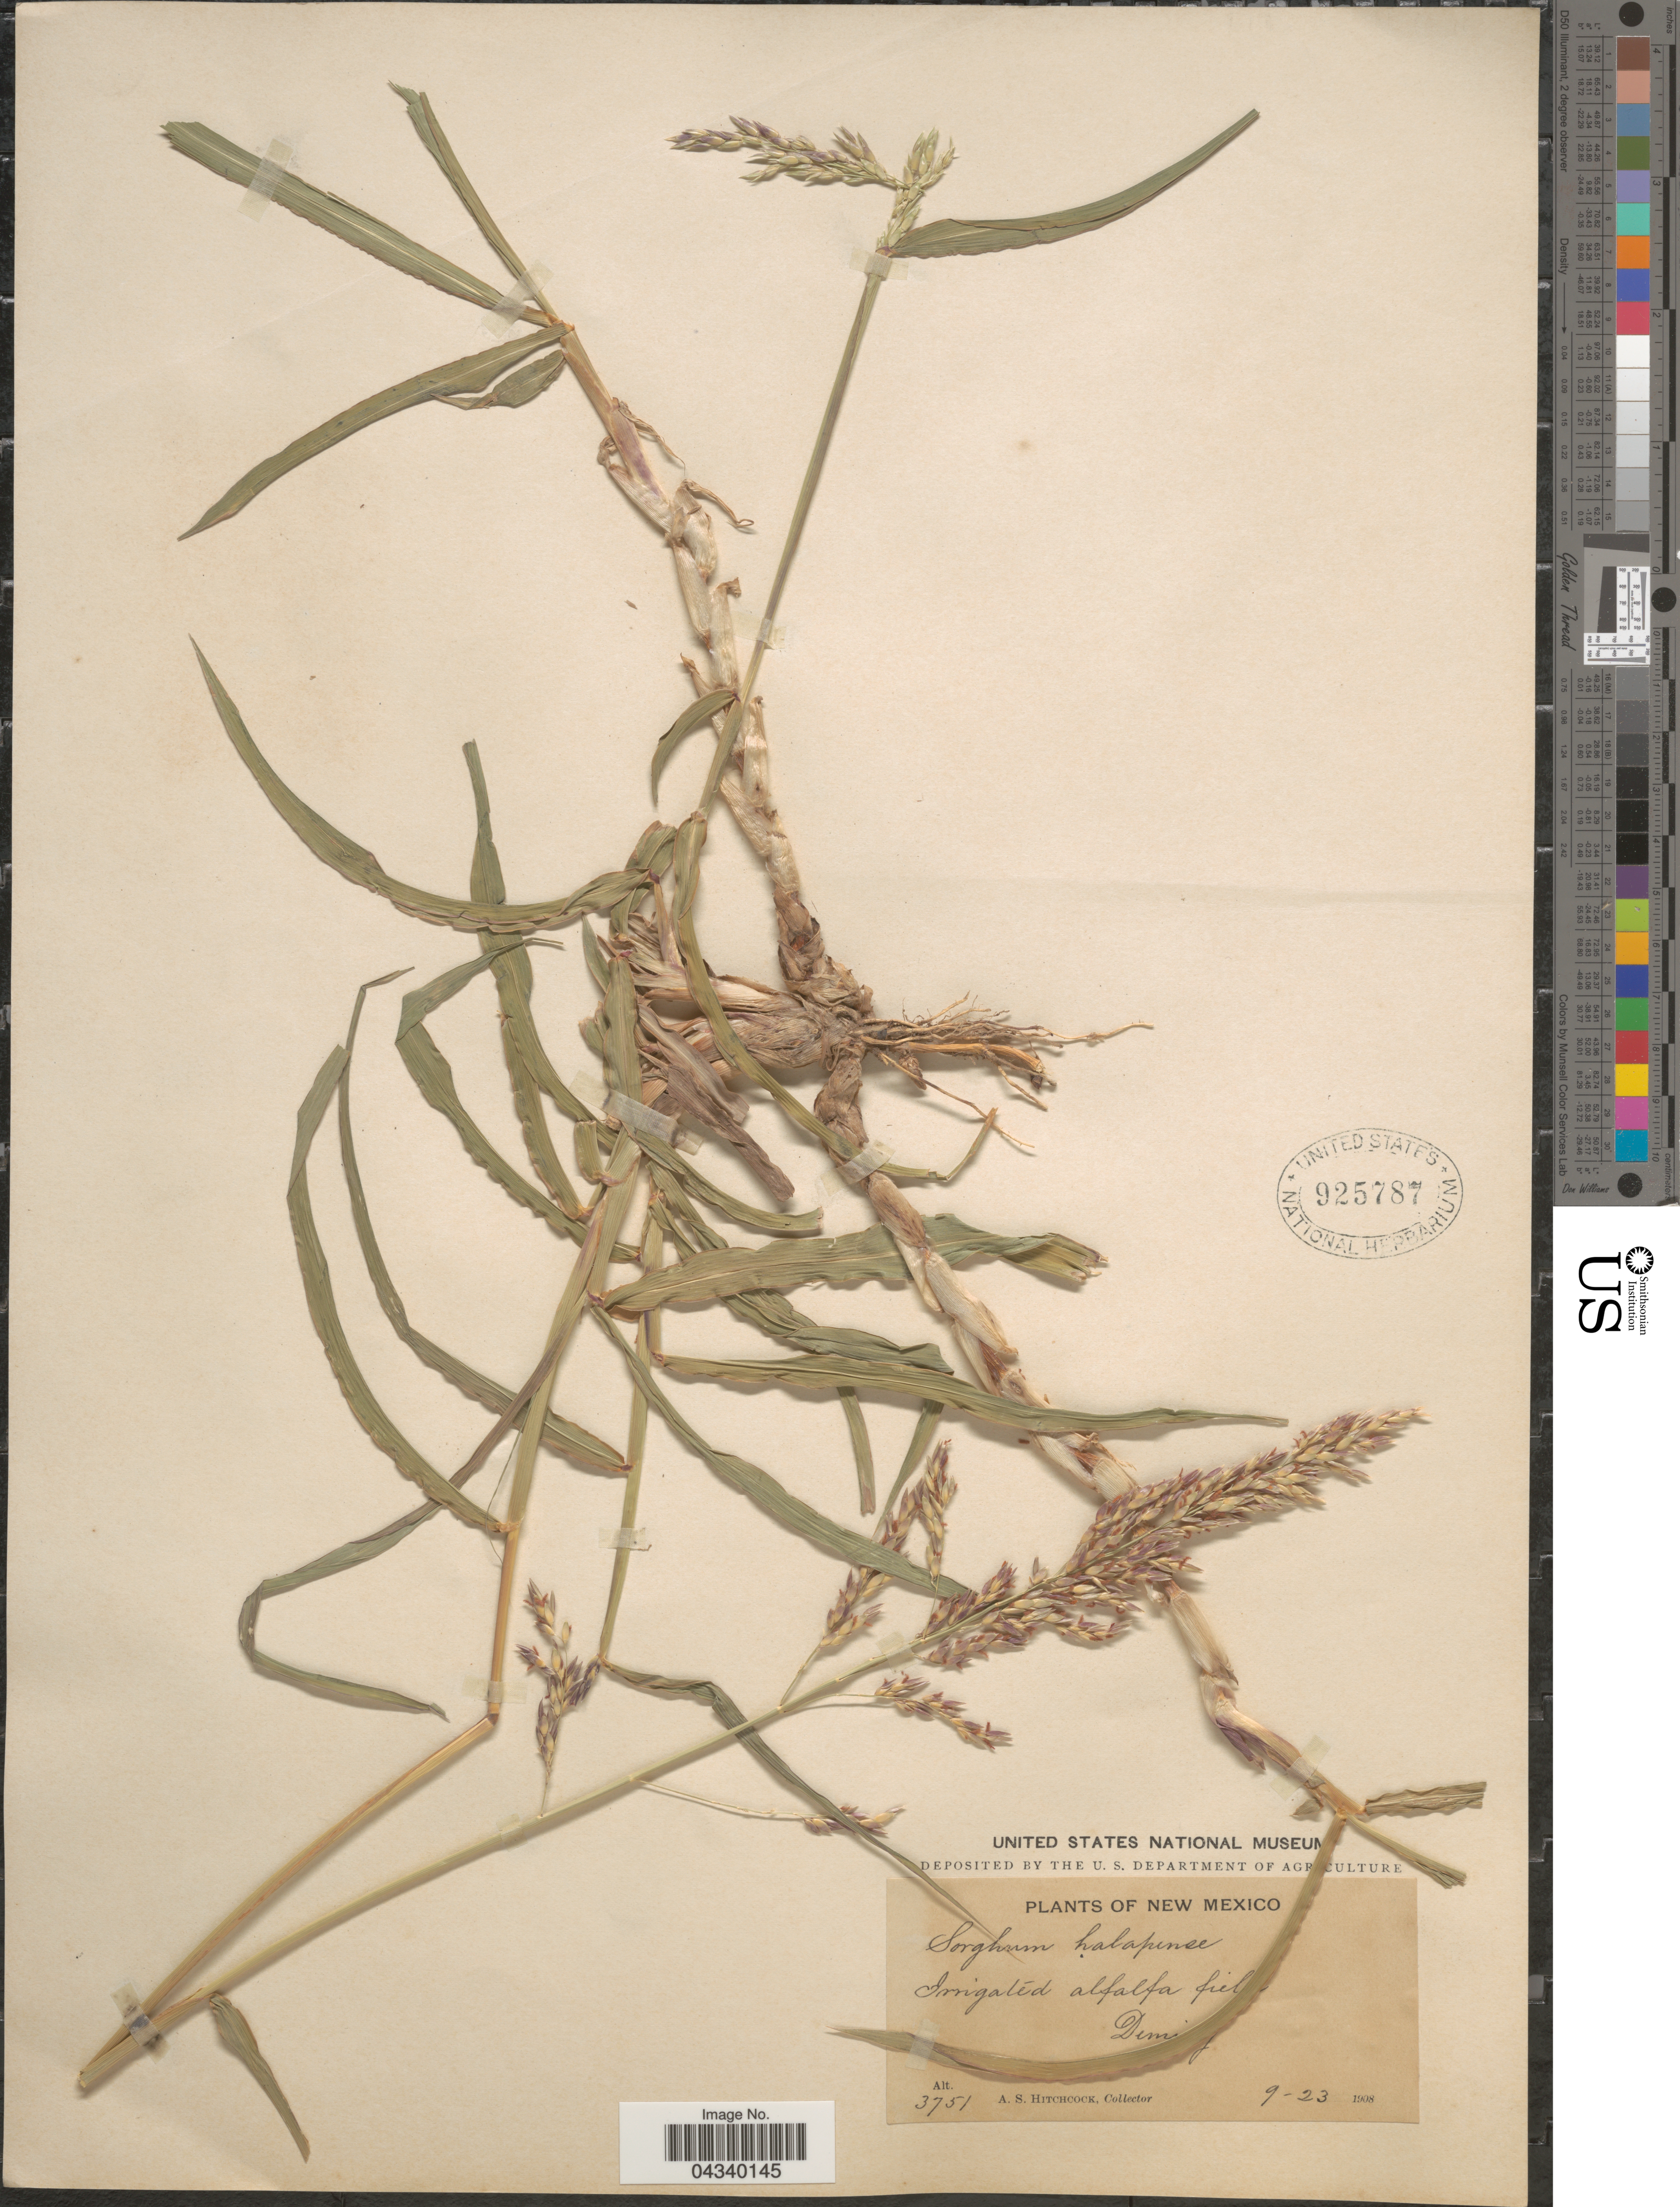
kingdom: Plantae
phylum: Tracheophyta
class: Liliopsida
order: Poales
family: Poaceae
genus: Sorghum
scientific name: Sorghum halepense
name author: (L.) Pers.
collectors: A. S. Hitchcock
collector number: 3751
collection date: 1908-09-23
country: United States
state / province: New Mexico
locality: Irrigated alfalfa field, Deming.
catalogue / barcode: US 925787